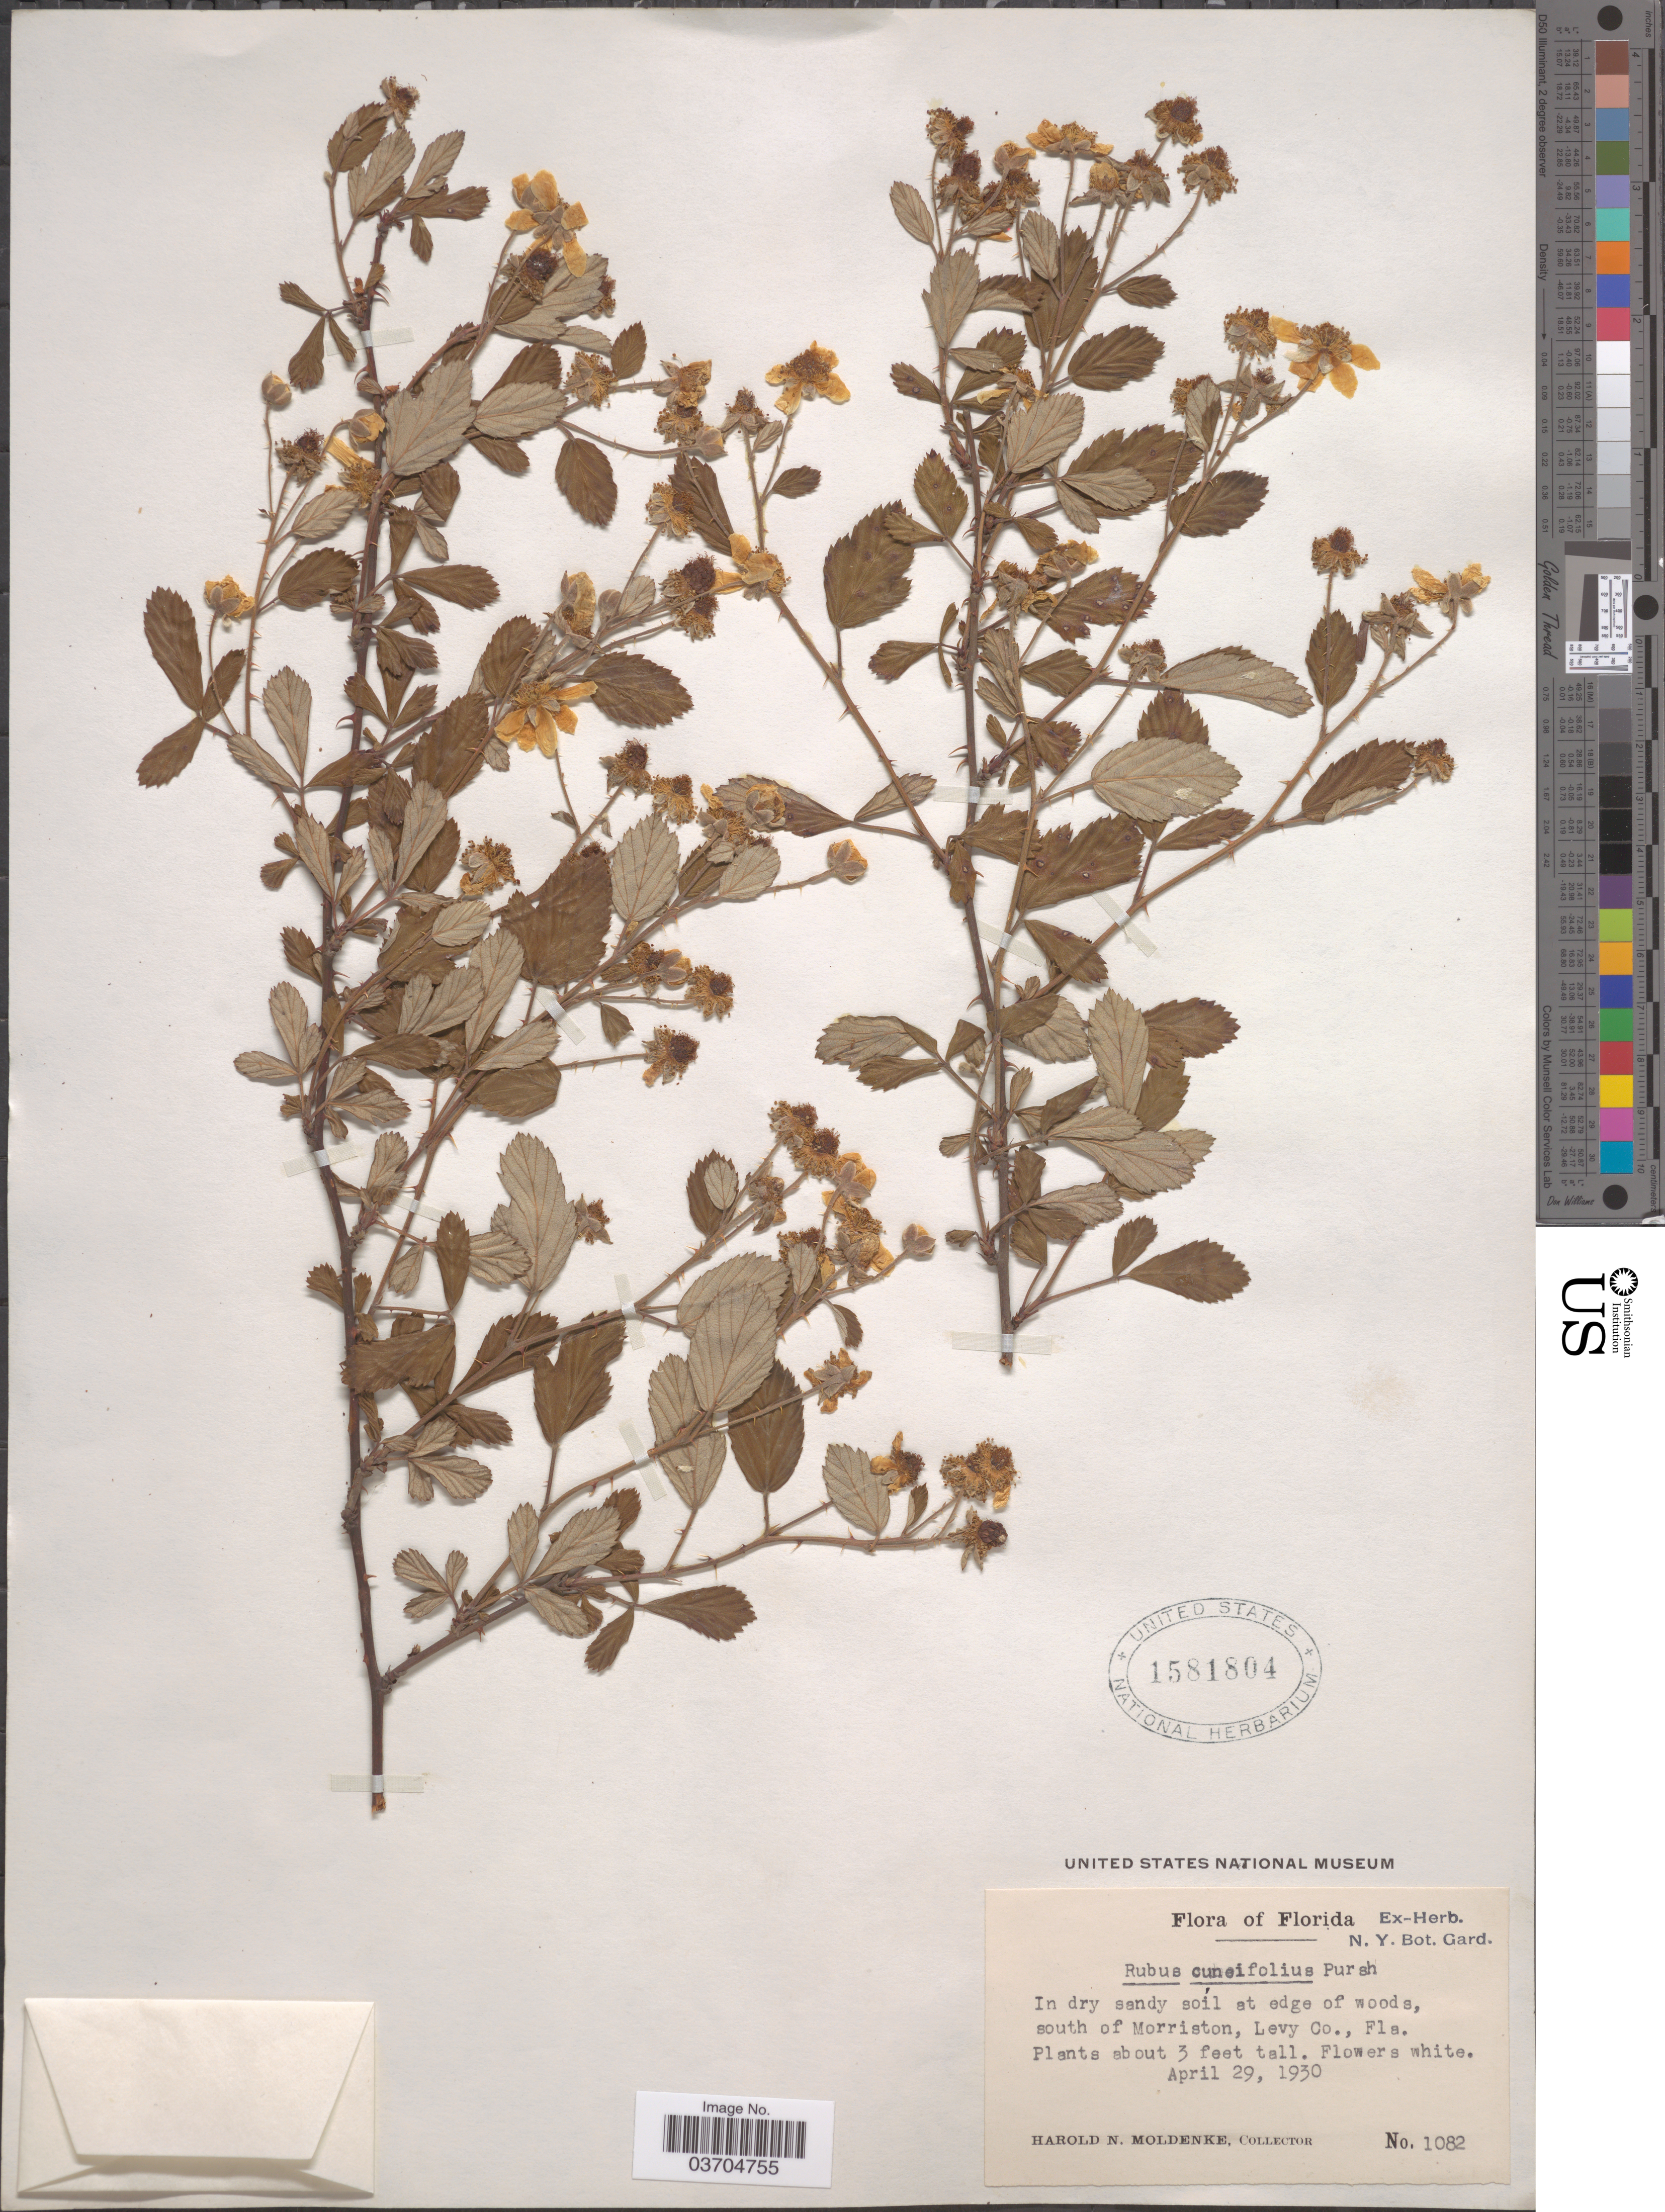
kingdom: Plantae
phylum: Tracheophyta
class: Magnoliopsida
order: Rosales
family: Rosaceae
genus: Rubus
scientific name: Rubus cuneifolius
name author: Pursh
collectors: H. N. Moldenke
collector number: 1082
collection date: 1930-04-29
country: United States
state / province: Florida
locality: At edge of woods, south of Morriston, Levy Co.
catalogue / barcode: US 1581804